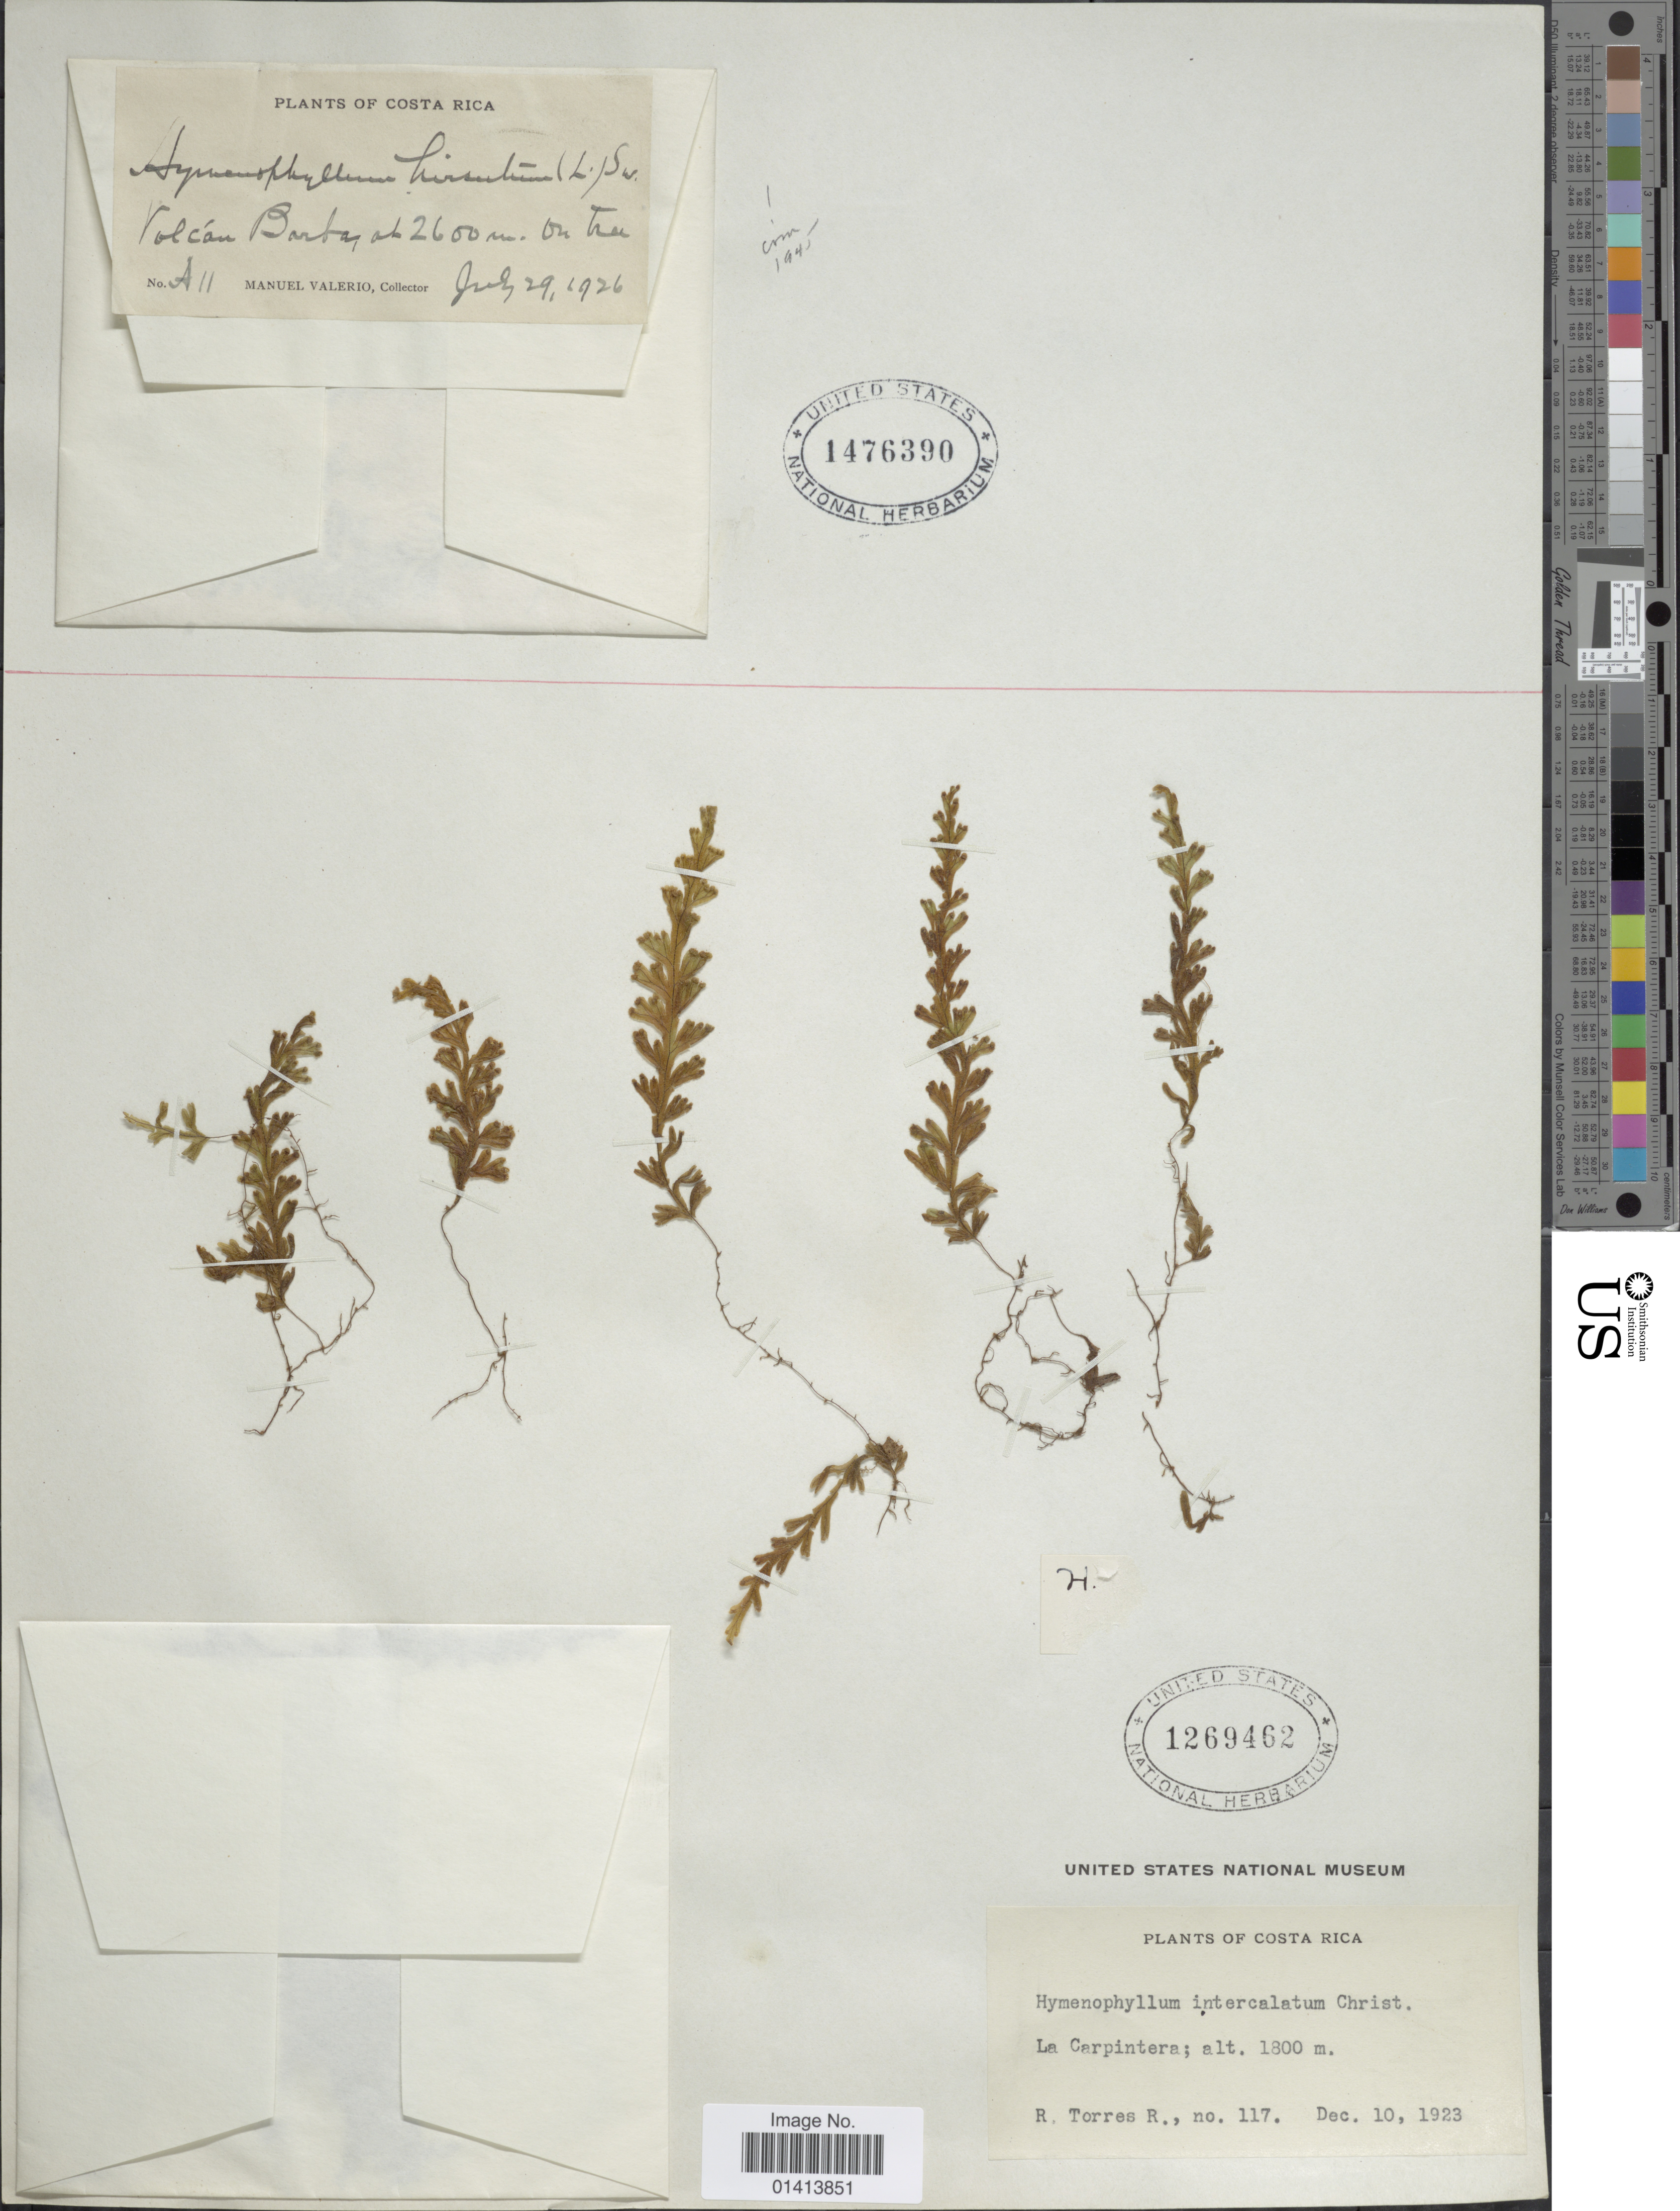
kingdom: Plantae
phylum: Tracheophyta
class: Polypodiopsida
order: Hymenophyllales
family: Hymenophyllaceae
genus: Hymenophyllum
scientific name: Hymenophyllum fragile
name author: (Hedw.) C.V. Morton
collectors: R. Torres R.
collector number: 117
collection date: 1923-12-10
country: Costa Rica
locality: La Carpintera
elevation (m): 1800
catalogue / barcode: US 1269462